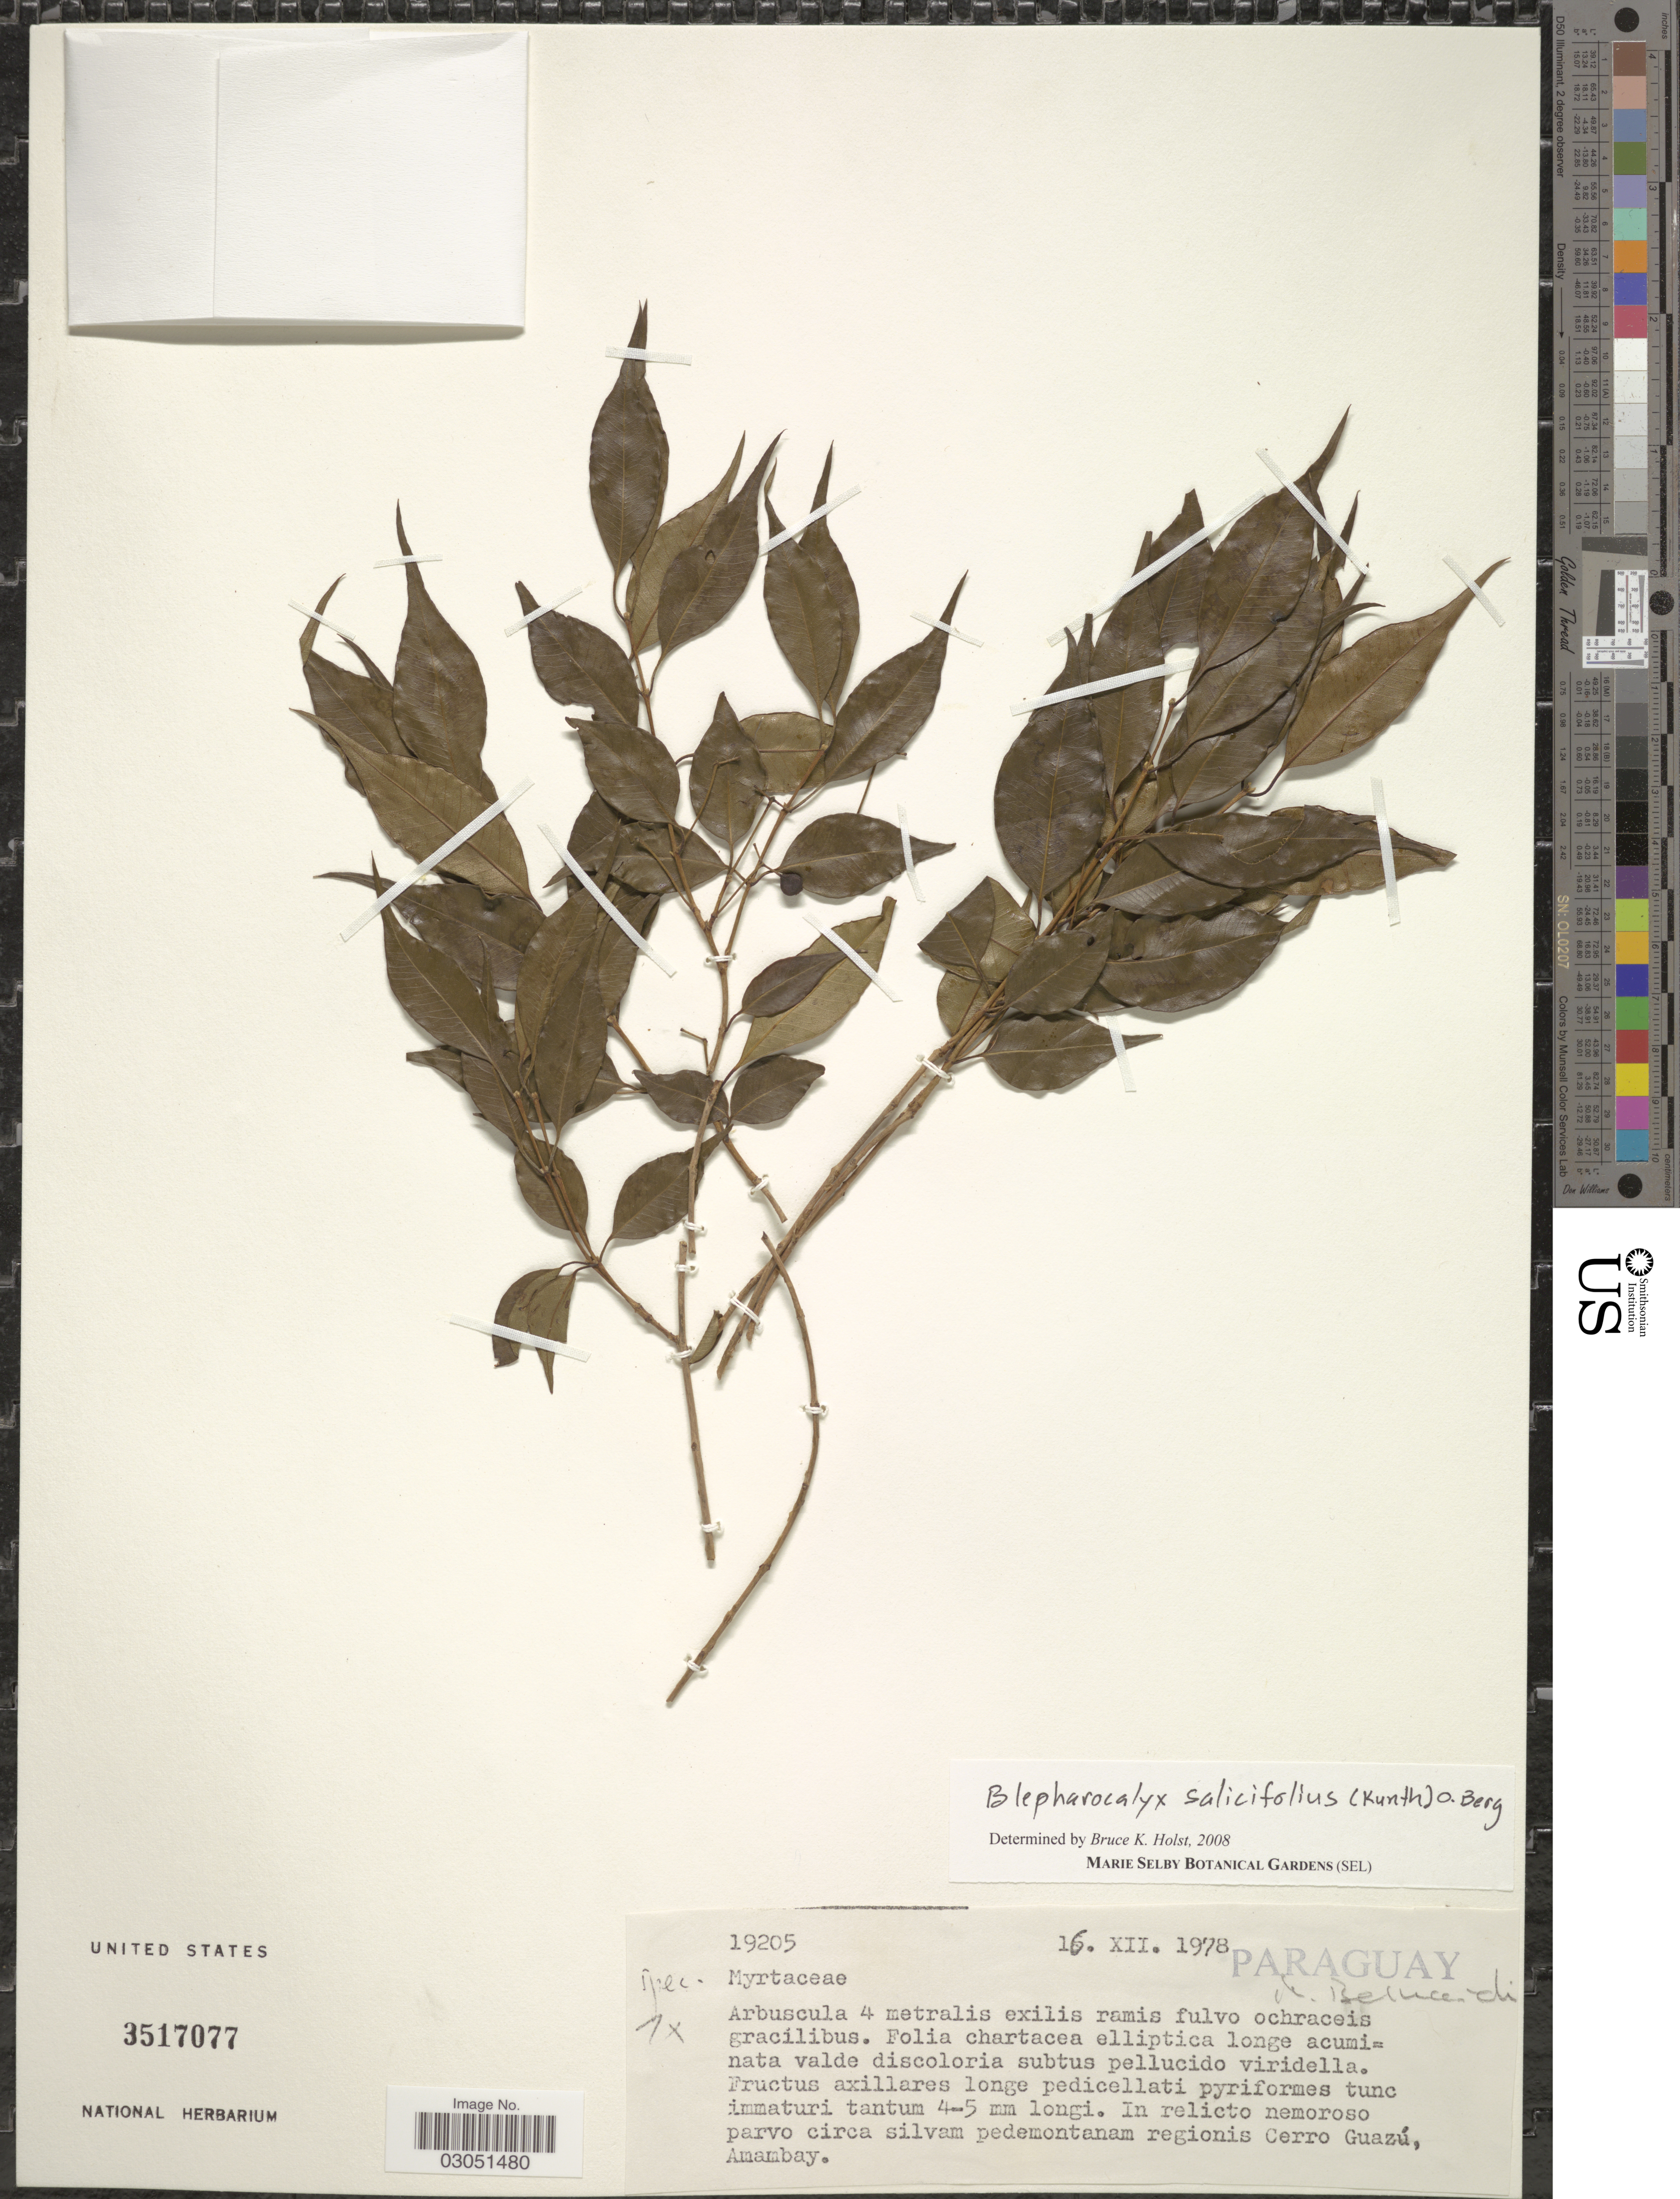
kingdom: Plantae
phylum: Tracheophyta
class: Magnoliopsida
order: Myrtales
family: Myrtaceae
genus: Blepharocalyx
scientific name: Blepharocalyx salicifolius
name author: (Kunth) O. Berg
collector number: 19205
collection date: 1978-12-16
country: Paraguay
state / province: Amambay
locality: In relicto nemoroso parvo circa silvam pedemontanam regionis Cerro Guazú, Amambay.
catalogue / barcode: US 3517077